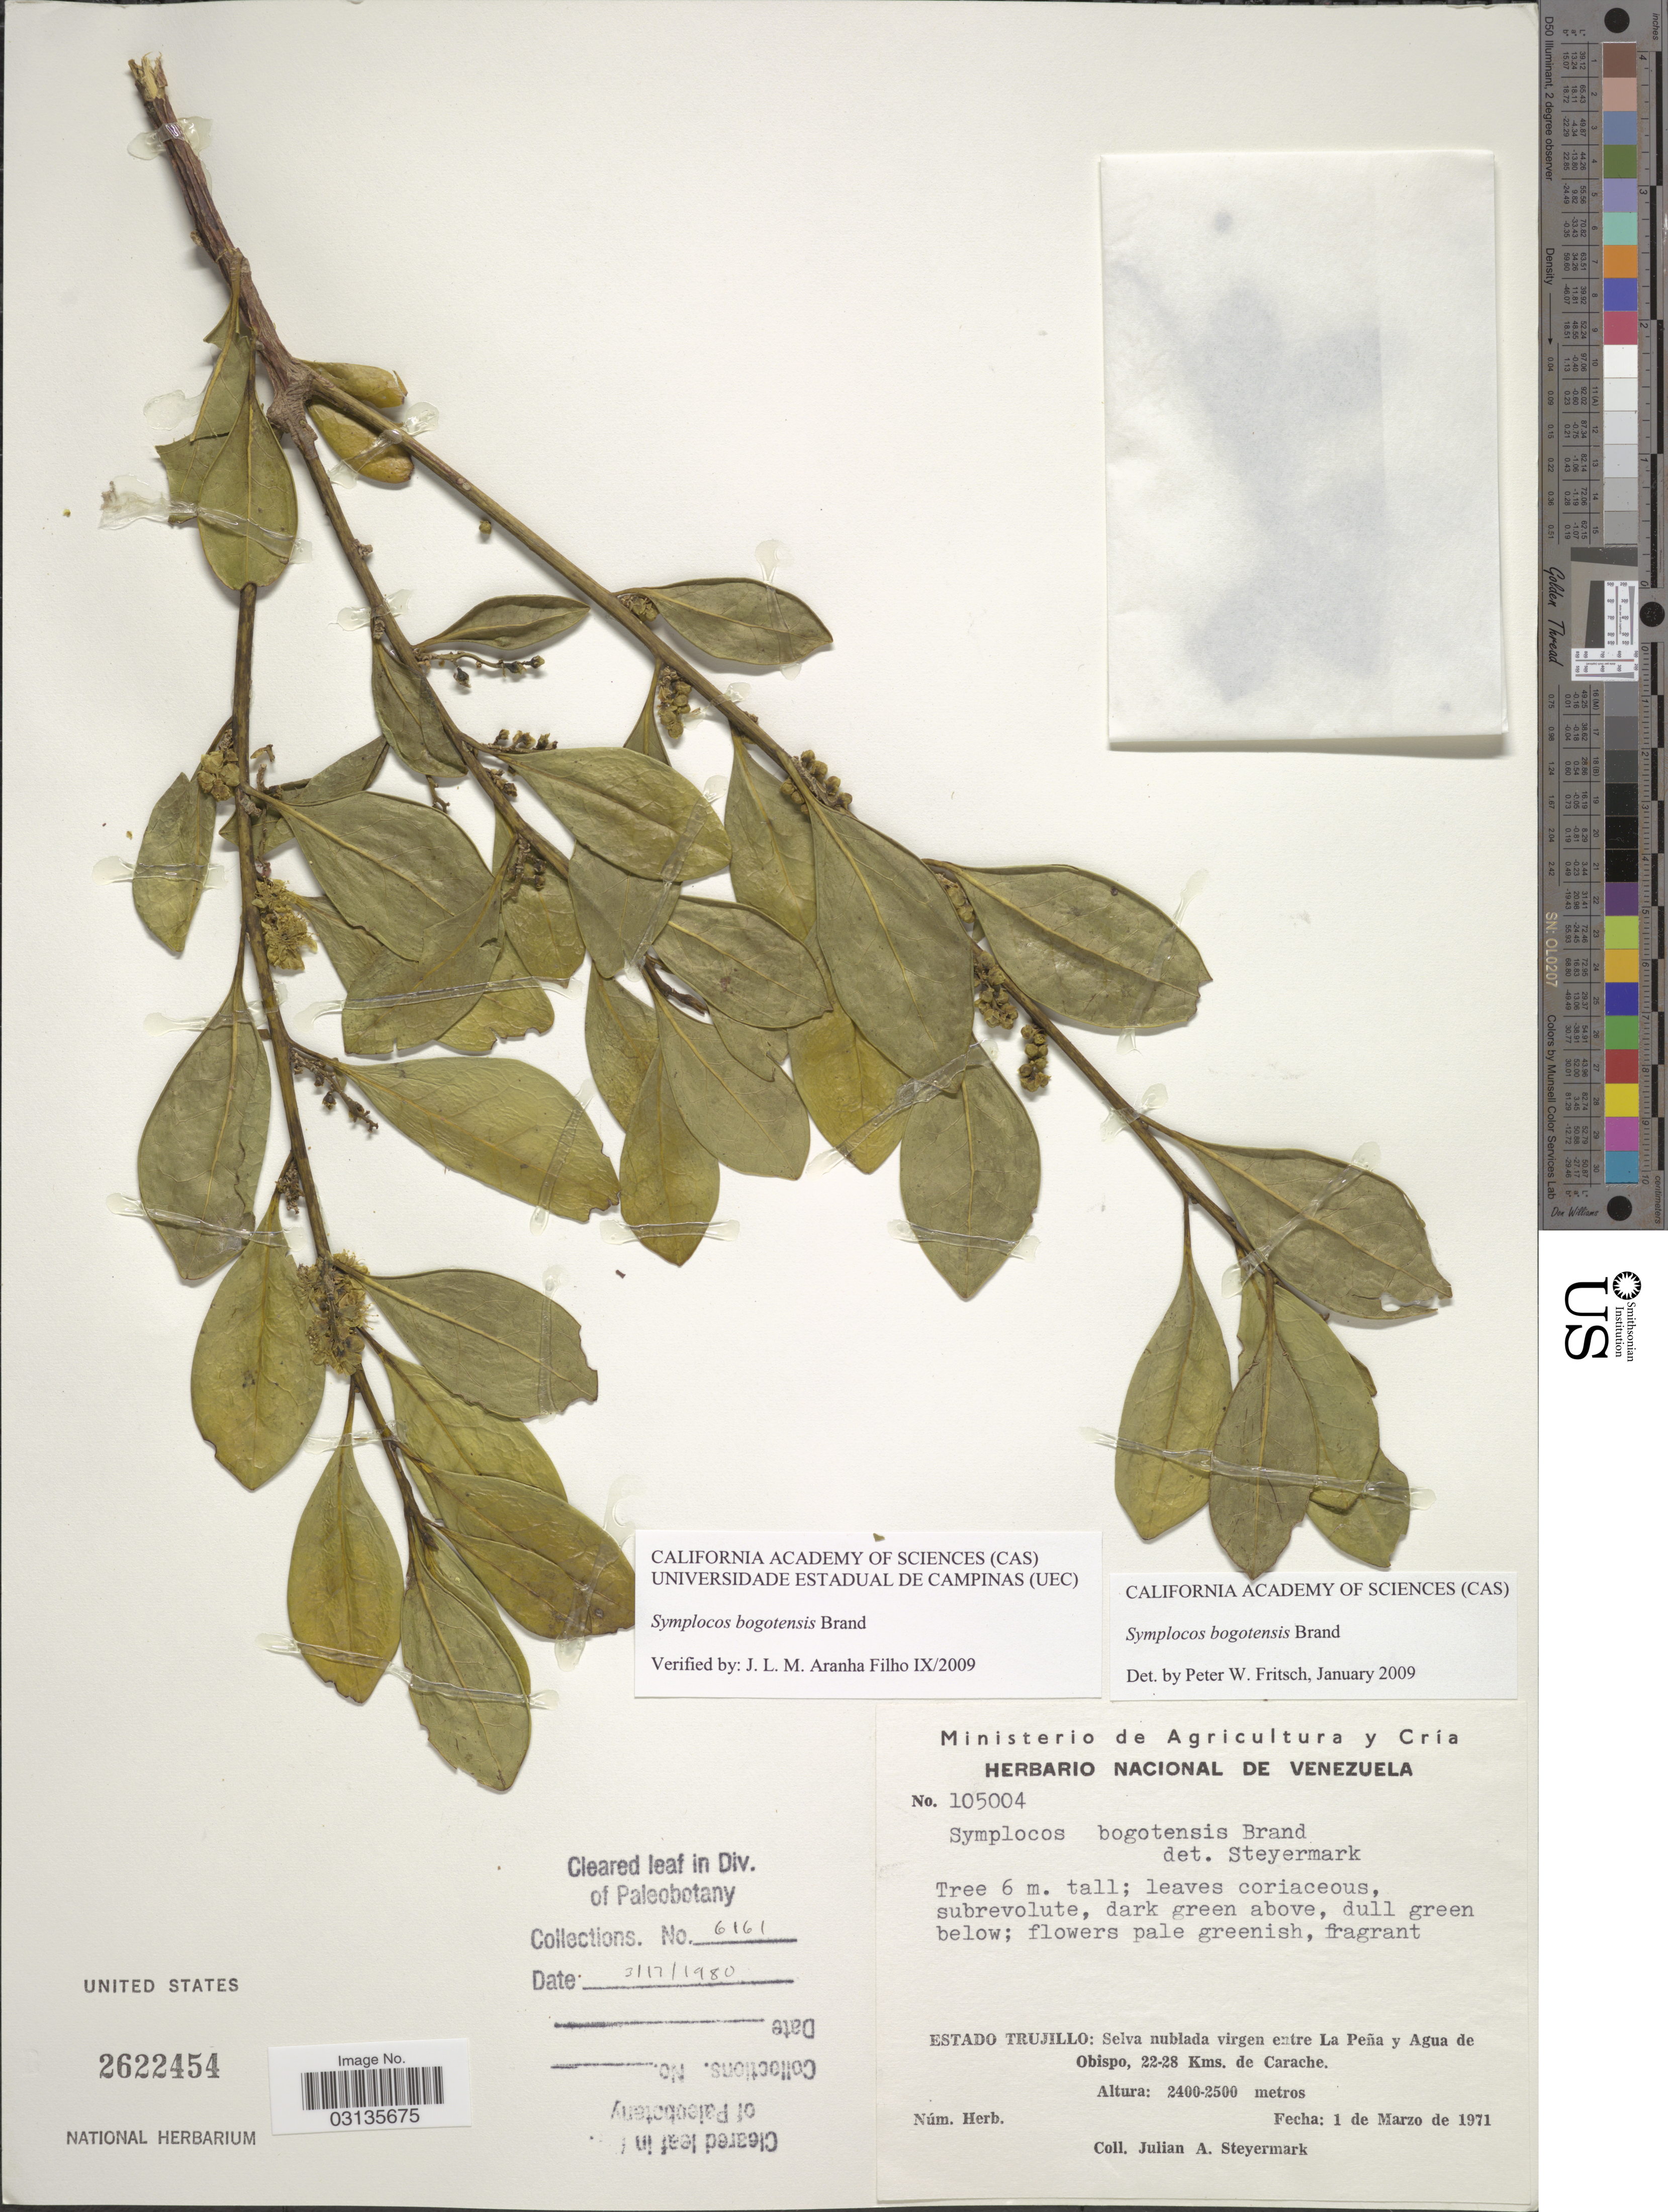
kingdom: Plantae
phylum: Tracheophyta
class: Magnoliopsida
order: Ericales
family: Symplocaceae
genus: Symplocos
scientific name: Symplocos bogotensis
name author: Brand in Engl.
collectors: J. Steyermark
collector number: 105004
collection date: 1971-03-01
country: Venezuela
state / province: Trujillo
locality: Selva nublada virgen entre La Peña y Agua de Obispo, 22-28 Kms. de Carache.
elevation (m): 2400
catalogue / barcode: US 2622454